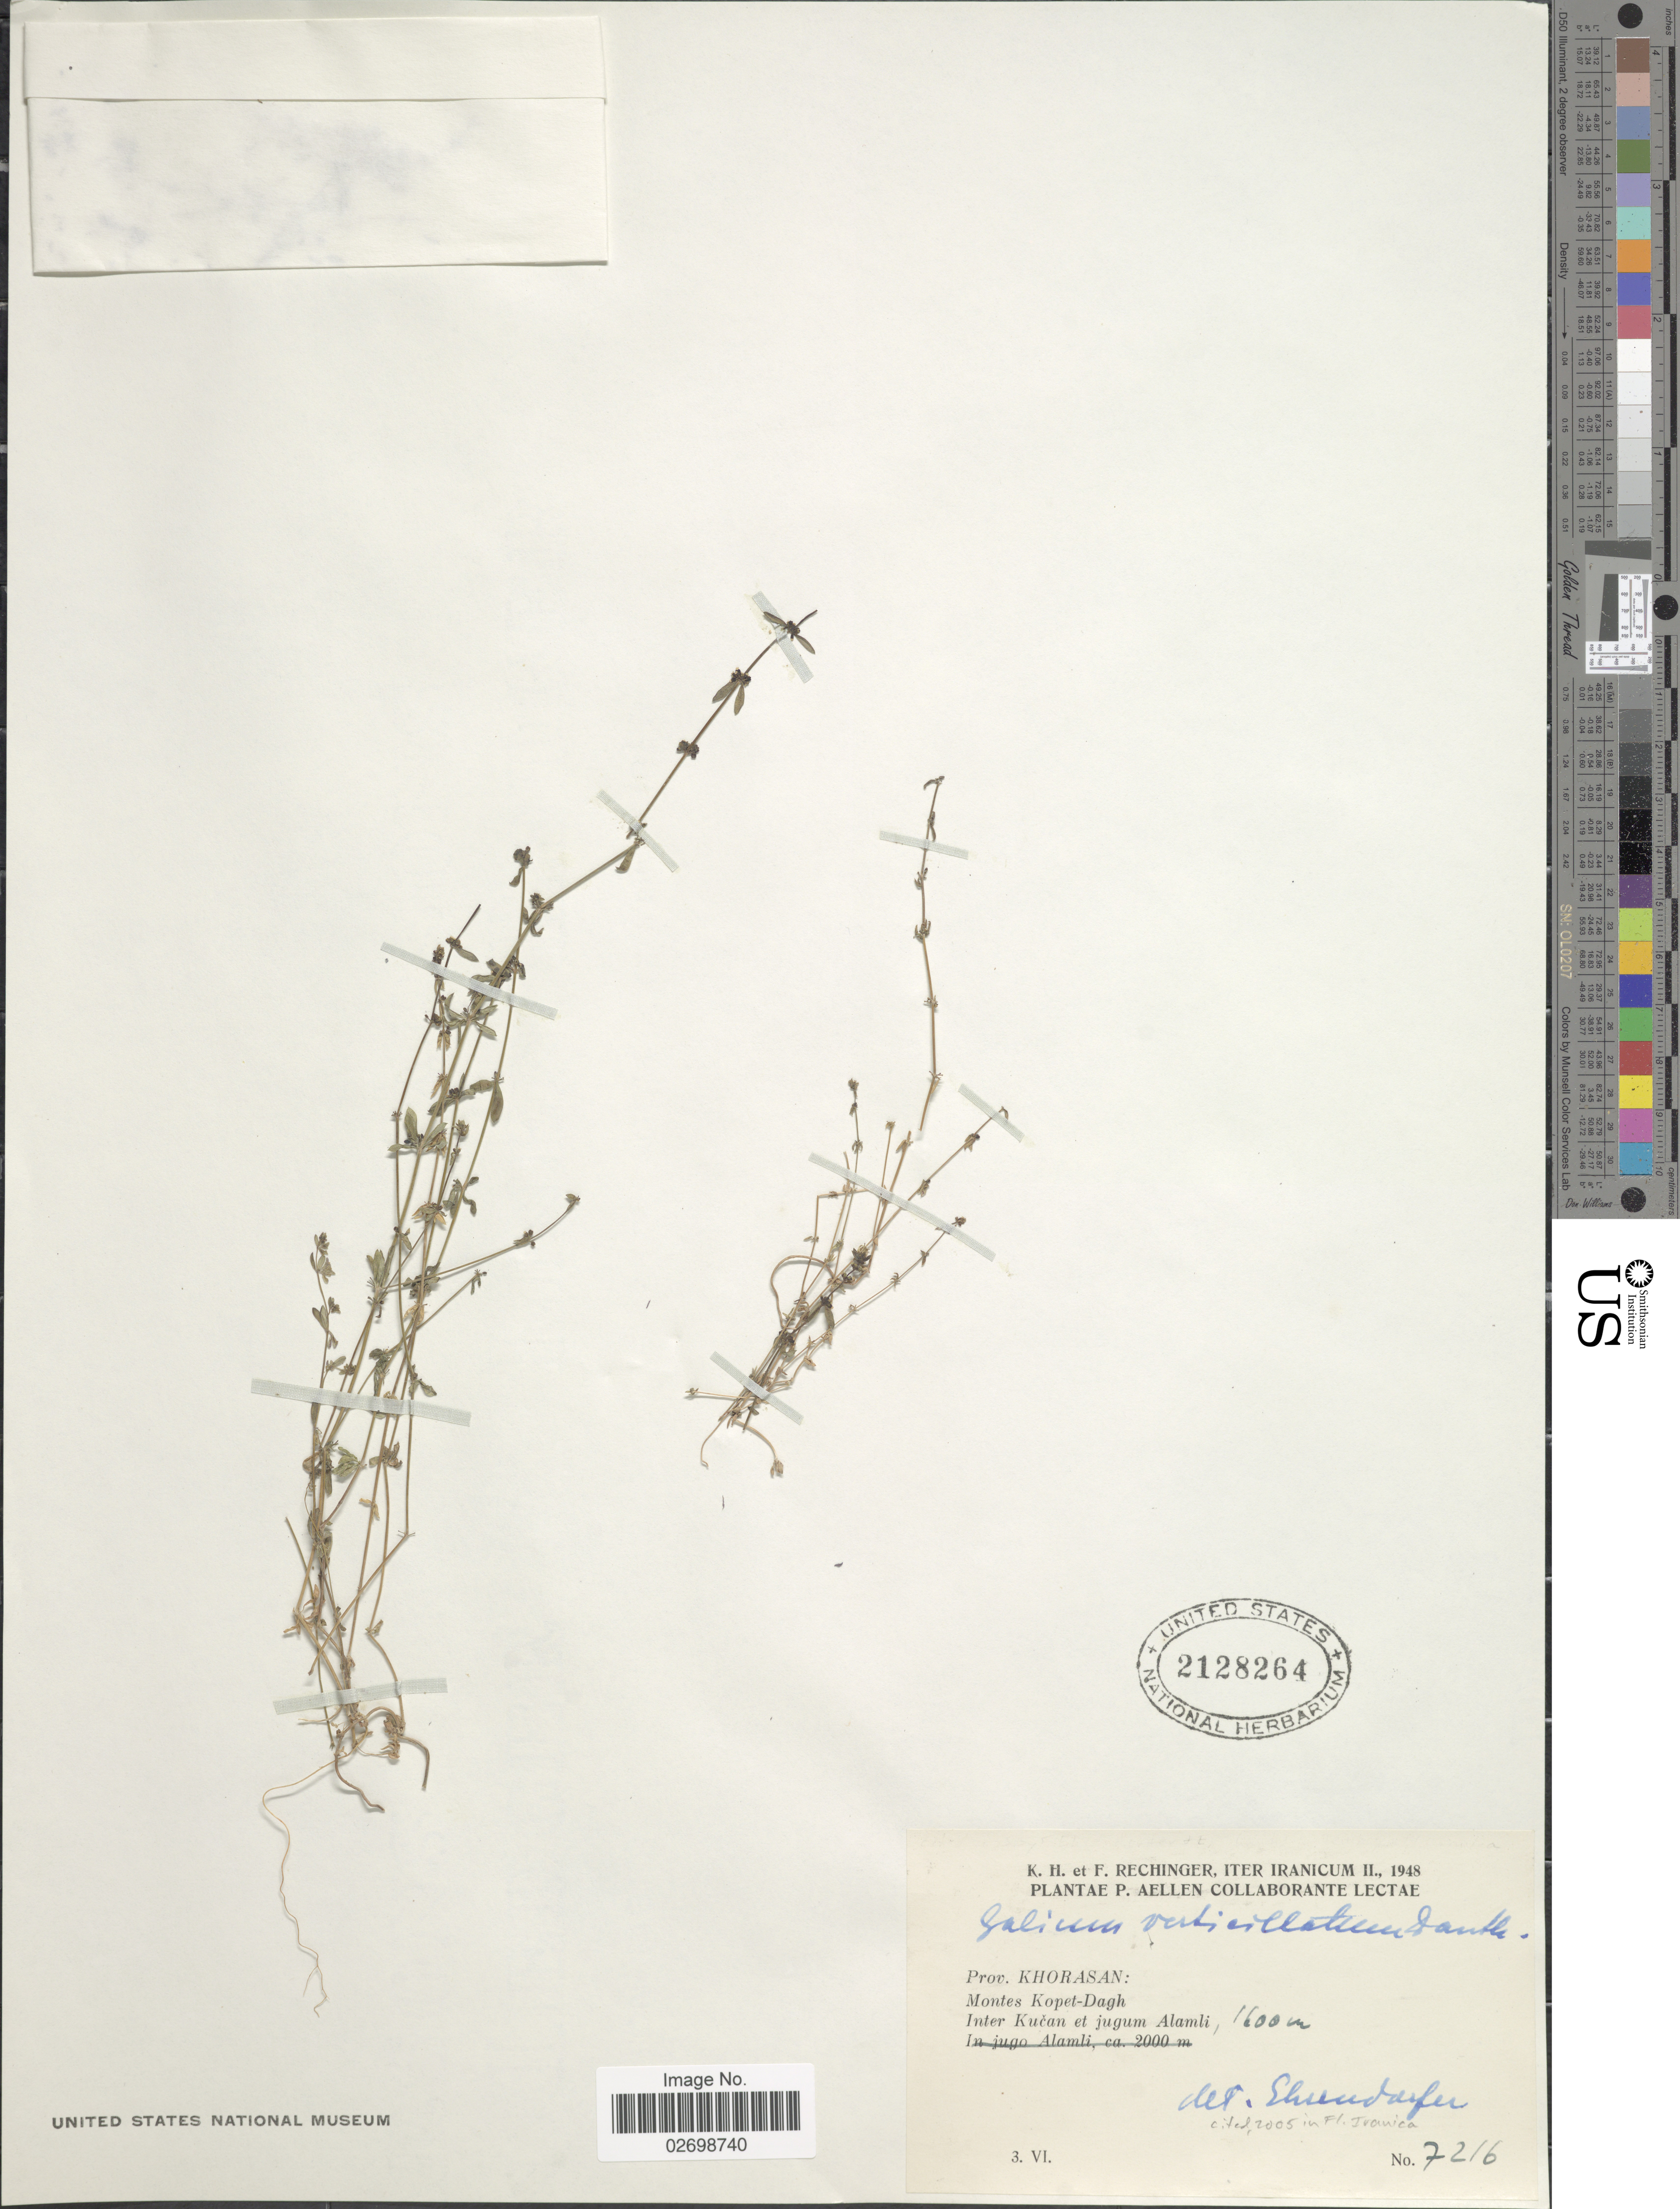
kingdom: Plantae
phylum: Tracheophyta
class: Magnoliopsida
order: Gentianales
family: Rubiaceae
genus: Galium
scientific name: Galium undulatum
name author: Puff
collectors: K. H. Rechinger & F. Rechinger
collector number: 7216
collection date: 1948-06-03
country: Iran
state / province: Khorasan [obsolete]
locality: Iter Iranicum, Prov. Khorasan: Montes Kopet-Dagh, Inter Kucan et jugum Alamli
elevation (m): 1600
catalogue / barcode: US 2128264